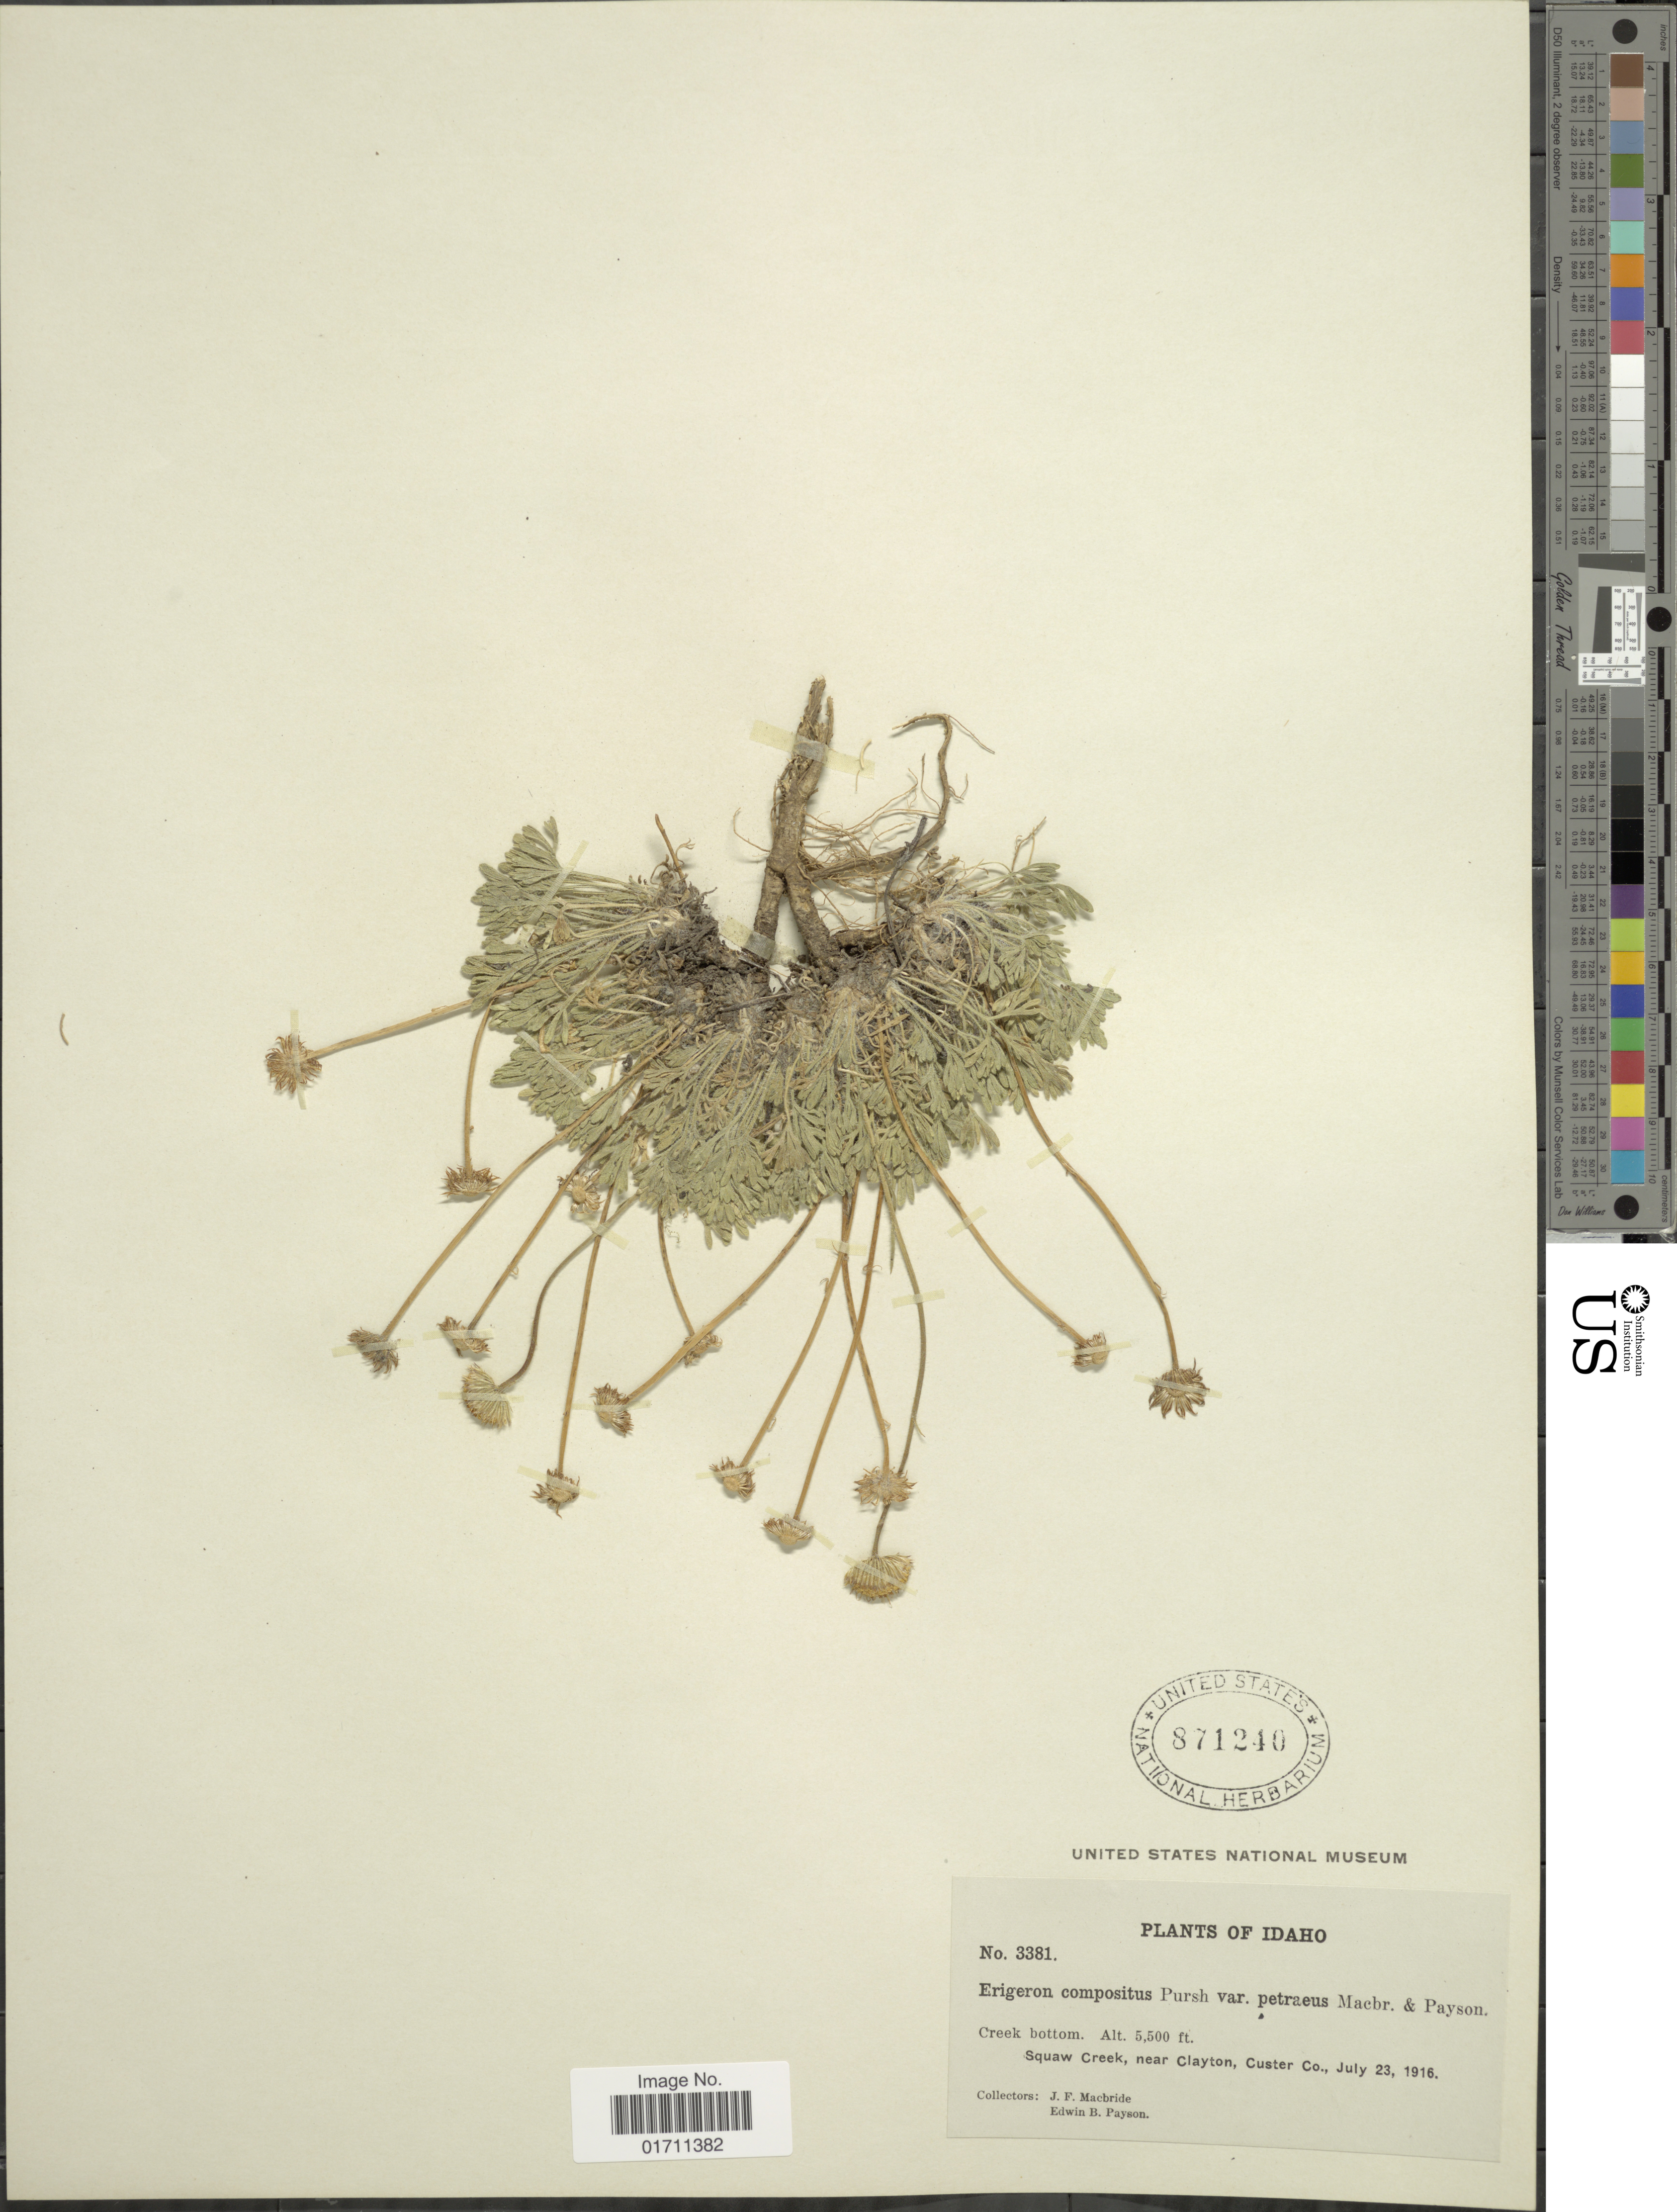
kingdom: Plantae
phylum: Tracheophyta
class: Magnoliopsida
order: Asterales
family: Asteraceae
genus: Erigeron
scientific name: Erigeron compositus var. petraeus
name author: J.F. Macbr. & Payson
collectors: J. F. Macbride & E. B. Payson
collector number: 3381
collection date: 1916-07-23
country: United States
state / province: Idaho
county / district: Custer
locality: Creek bottom. Squaw Creek, near Clayton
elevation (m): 1676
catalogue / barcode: US 871240